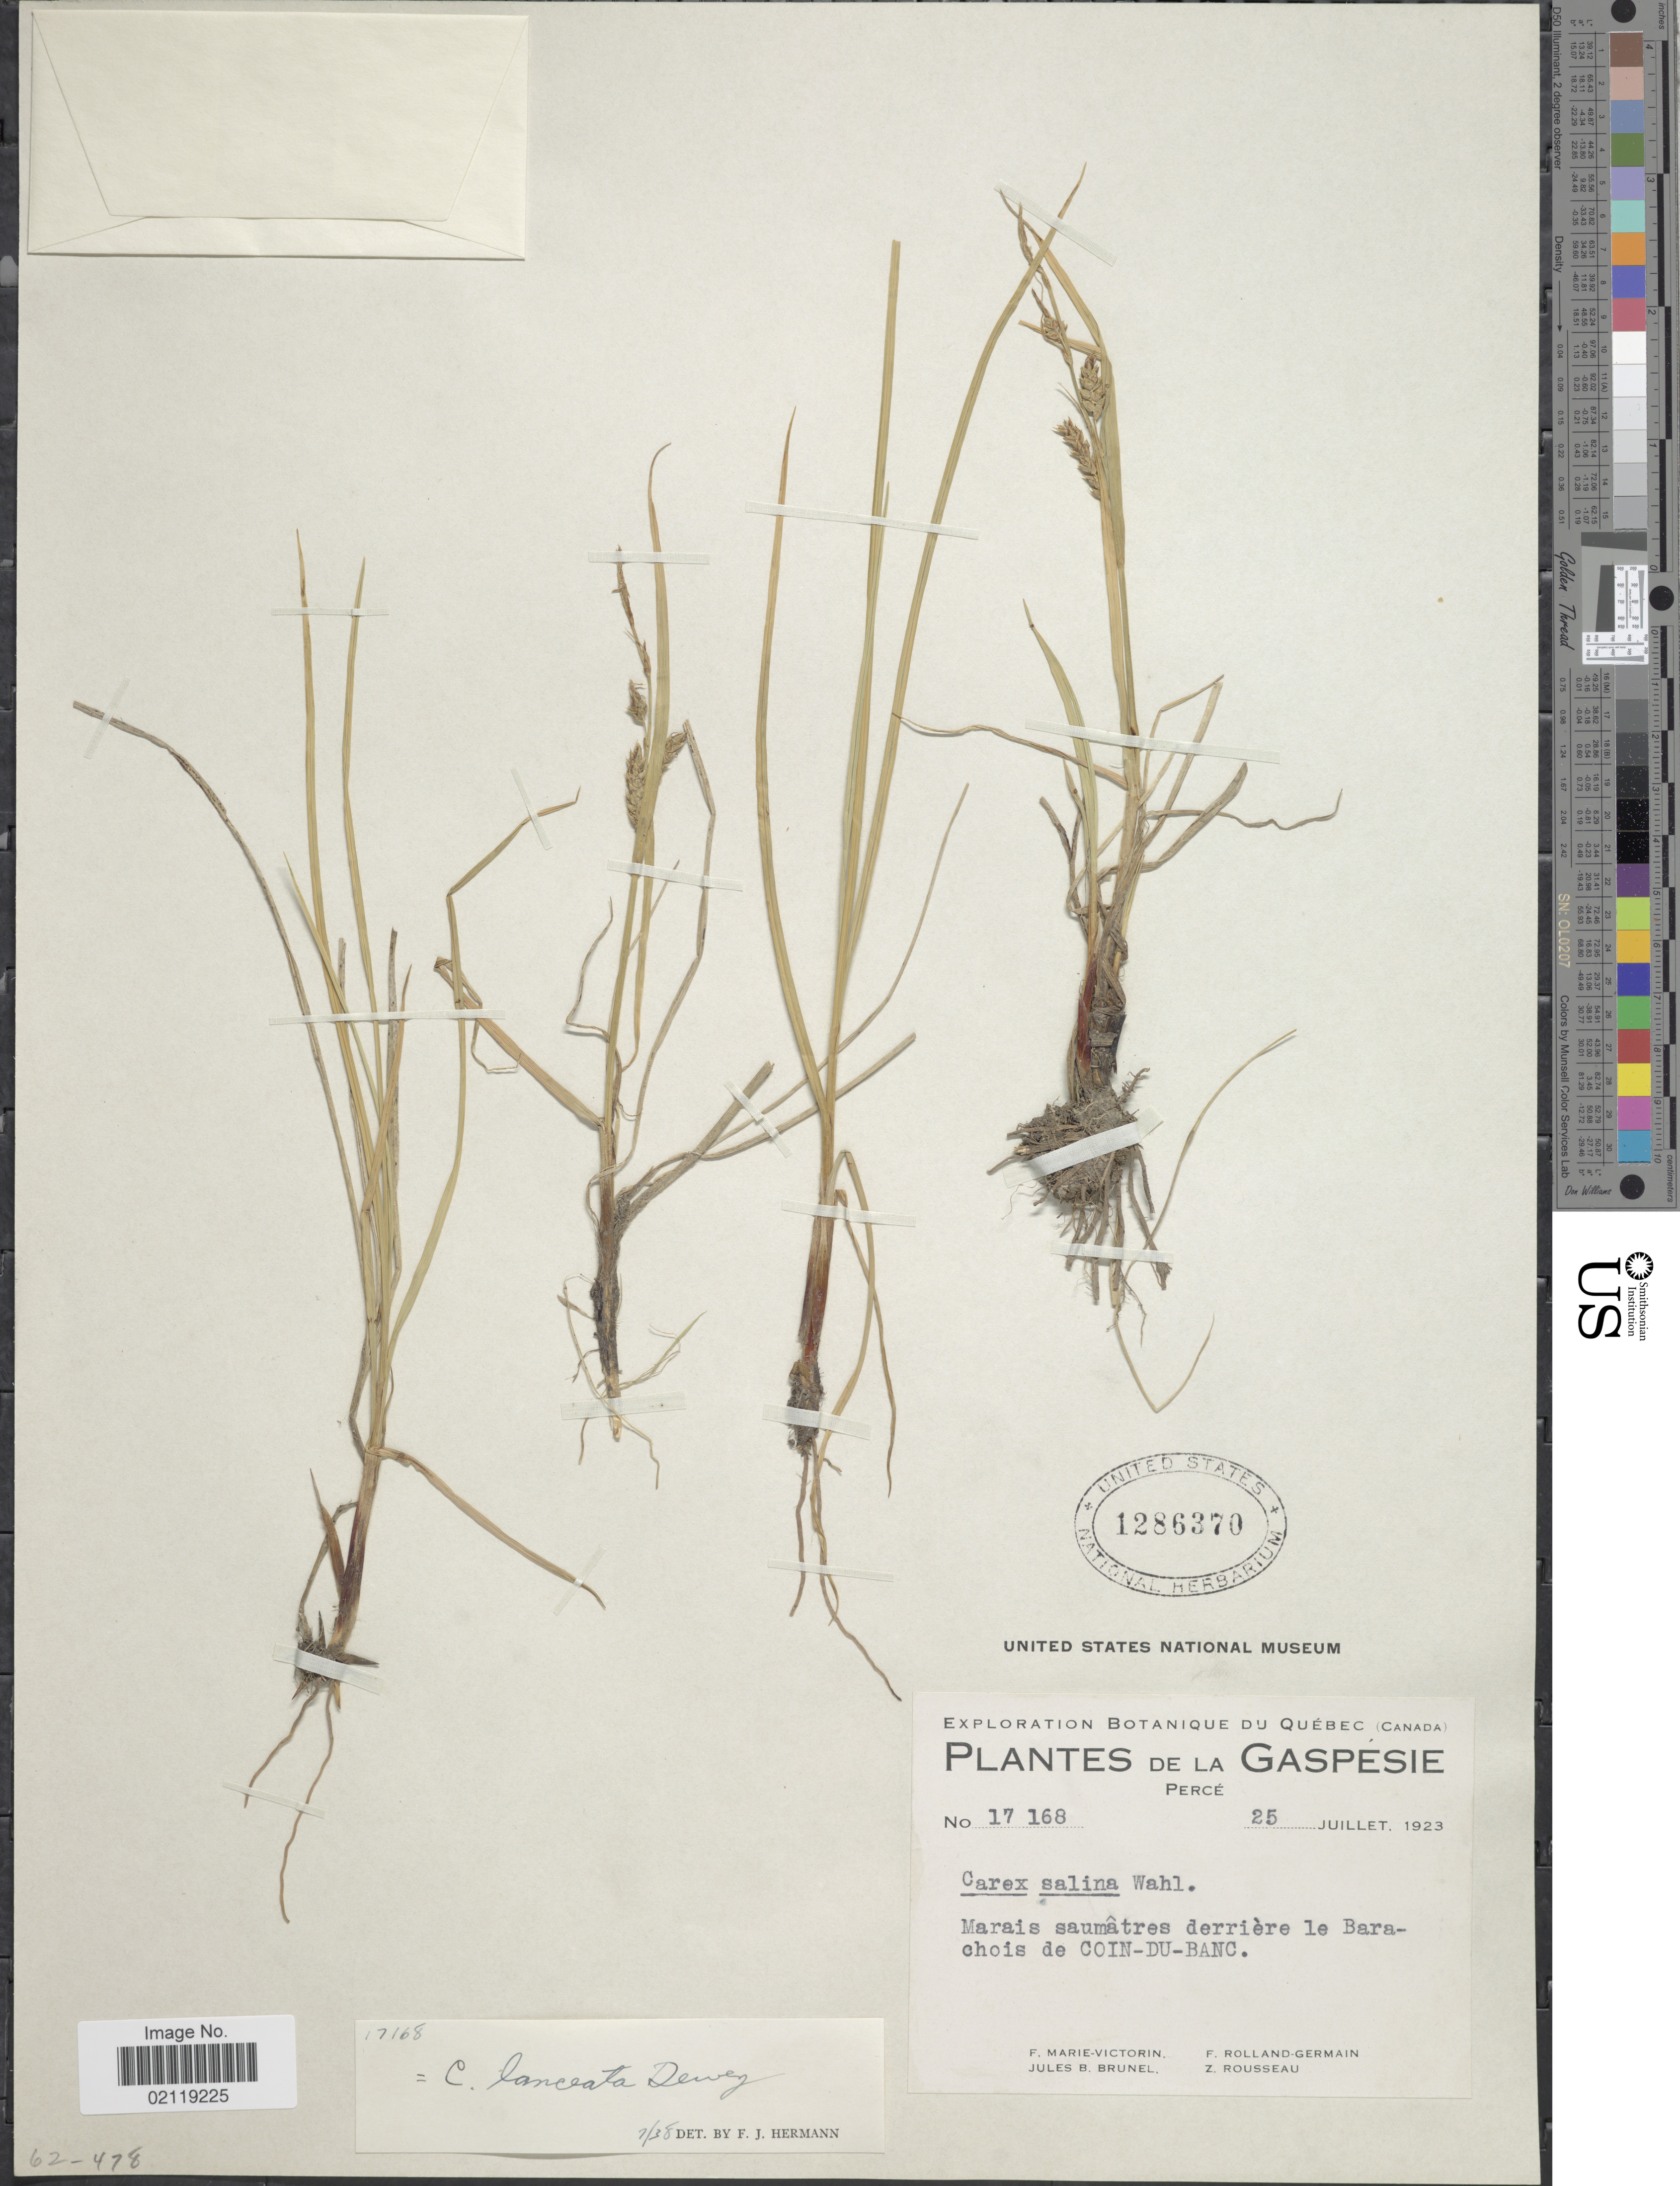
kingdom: Plantae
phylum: Tracheophyta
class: Liliopsida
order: Poales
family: Cyperaceae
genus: Carex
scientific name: Carex salina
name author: Wahlenb.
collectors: F. Marie-Victorin, J. Brunel, Rolland-Germain & Z. Rousseau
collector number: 17168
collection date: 1923-07-25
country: Canada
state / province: Quebec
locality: Gaspesie. Perce. Marais saumatres derriere le Barachois de Coin-Du-Banc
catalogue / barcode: US 1286370